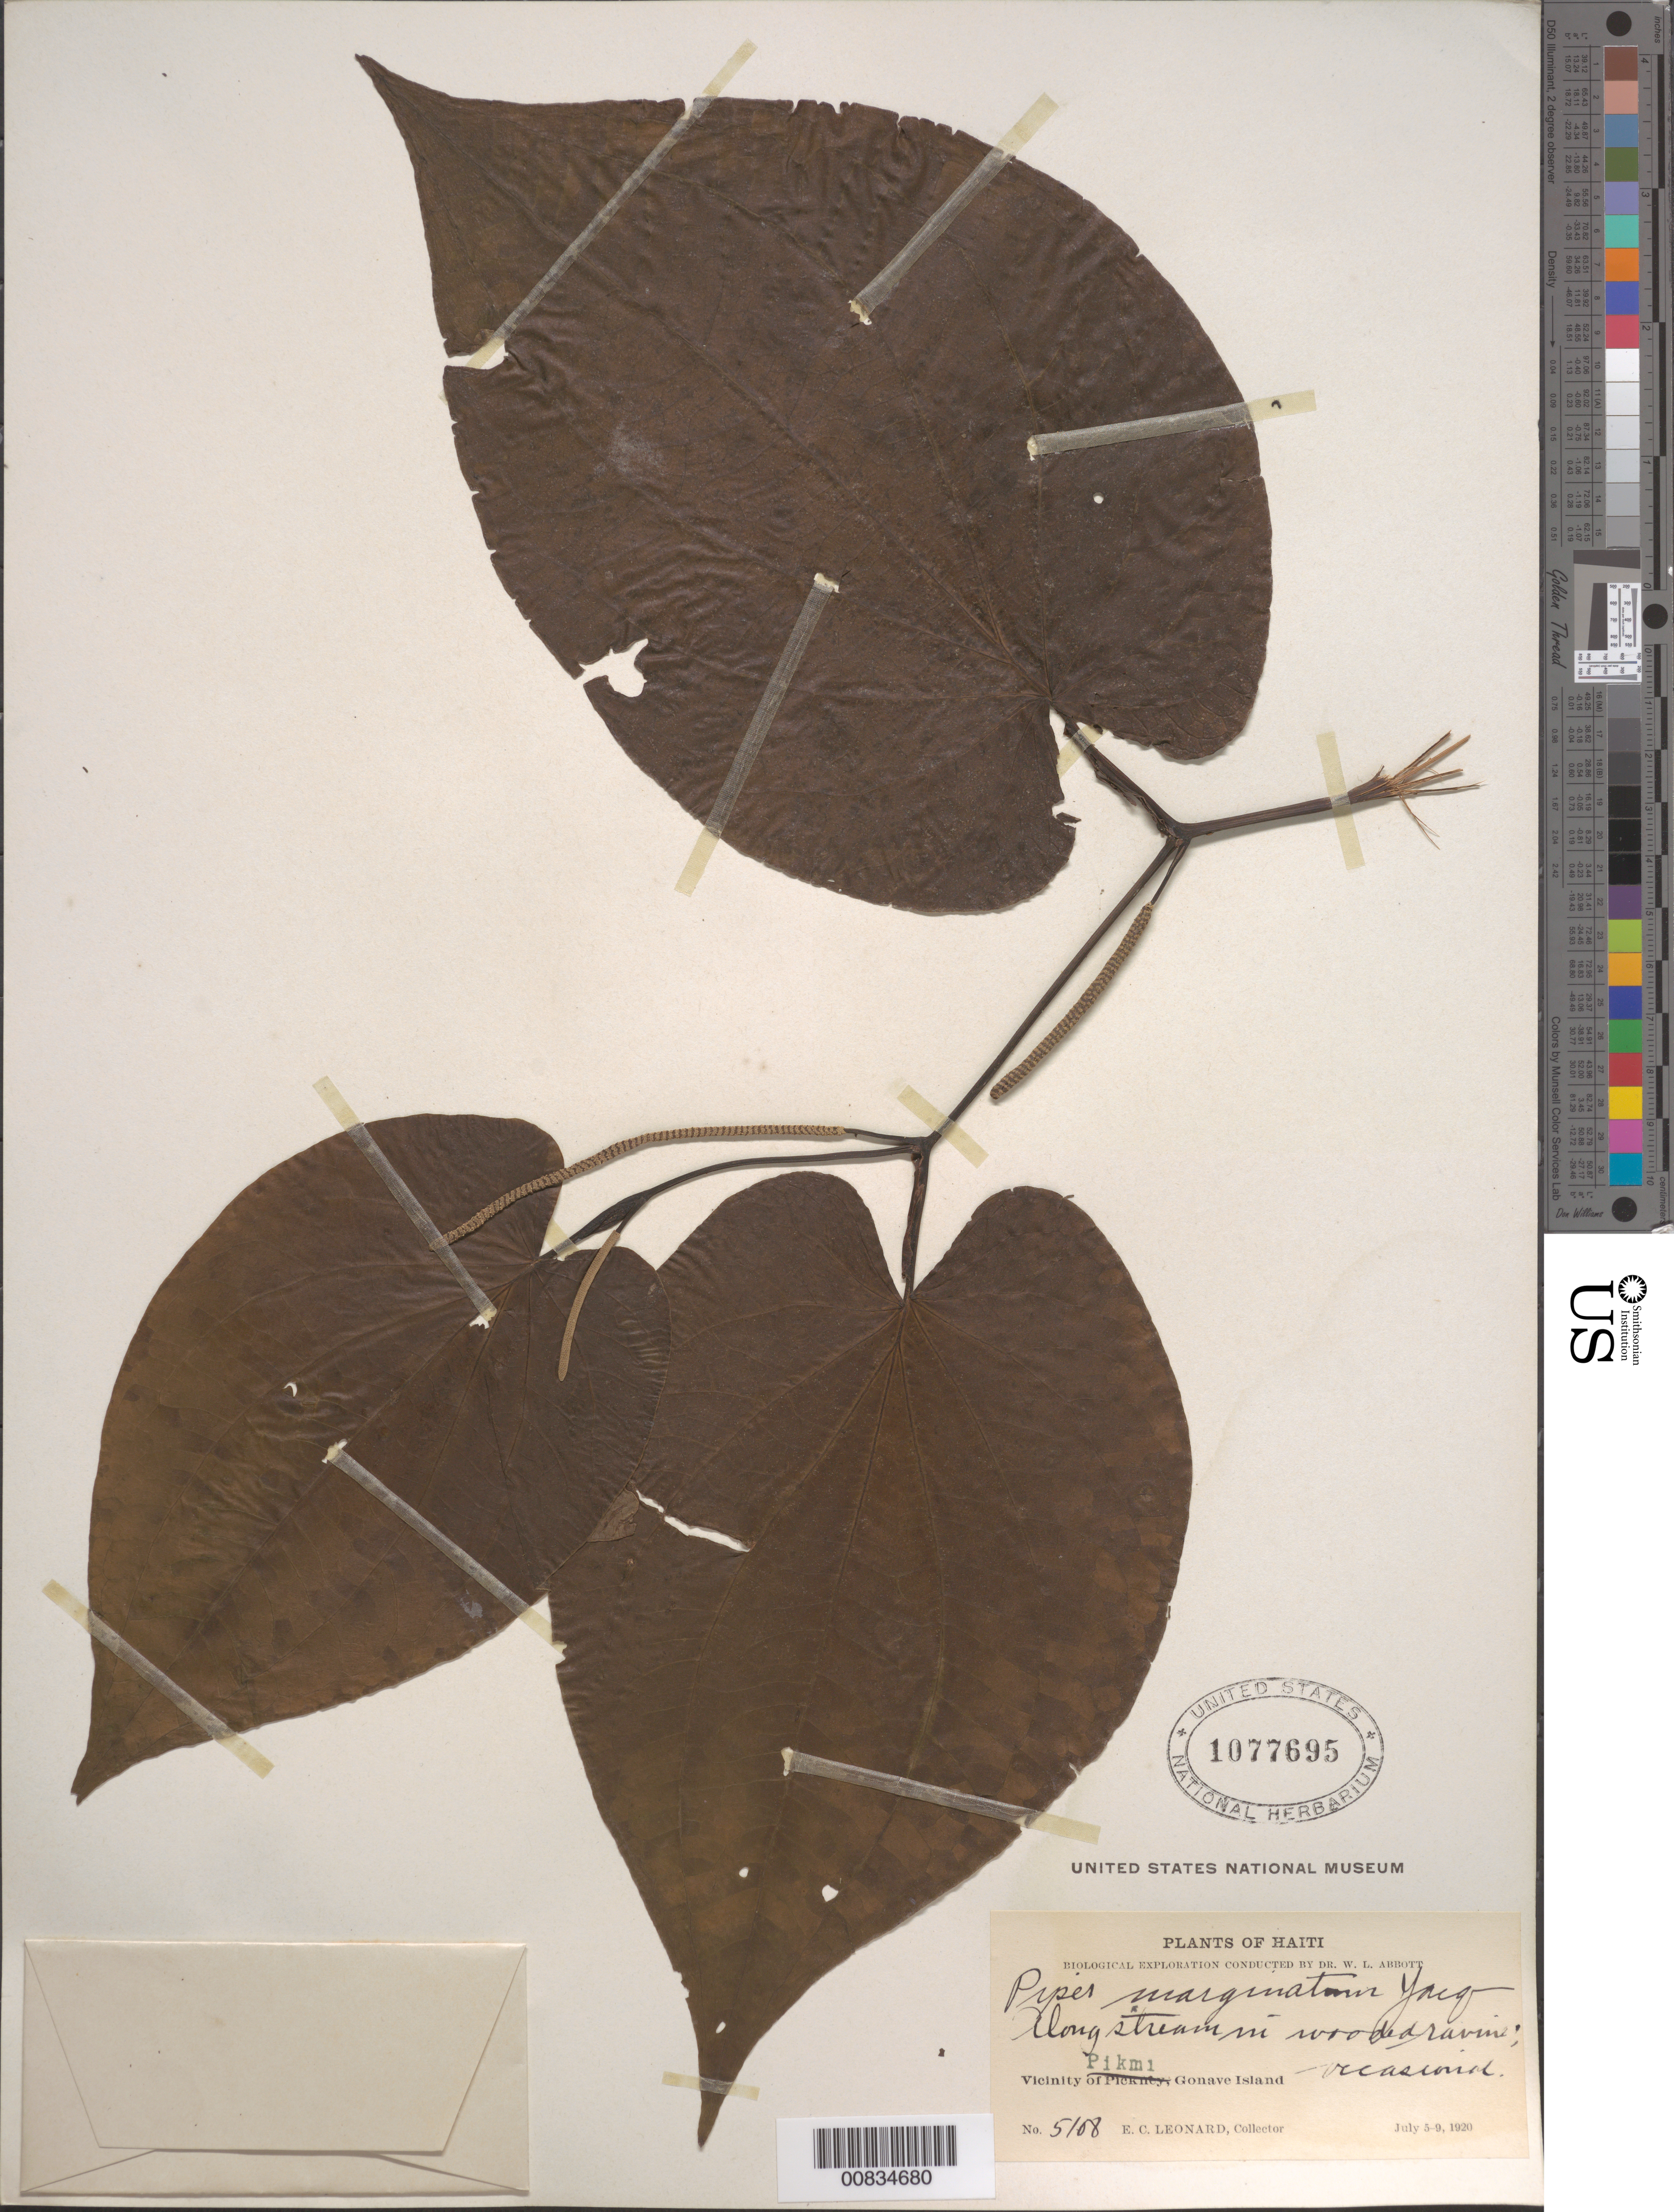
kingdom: Plantae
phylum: Tracheophyta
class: Magnoliopsida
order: Piperales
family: Piperaceae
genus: Piper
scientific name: Piper marginatum var. domatiiferum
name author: Trel.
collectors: E. C. Leonard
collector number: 5108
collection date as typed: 05 Jul 1920 to 09 Jul 1920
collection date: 1920-07-05/1920-07-09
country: Haiti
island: Île de la Gonâve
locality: Vicinity of Pikmi, Gonave Island.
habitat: Along stream in wooded ravine.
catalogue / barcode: US 1077695